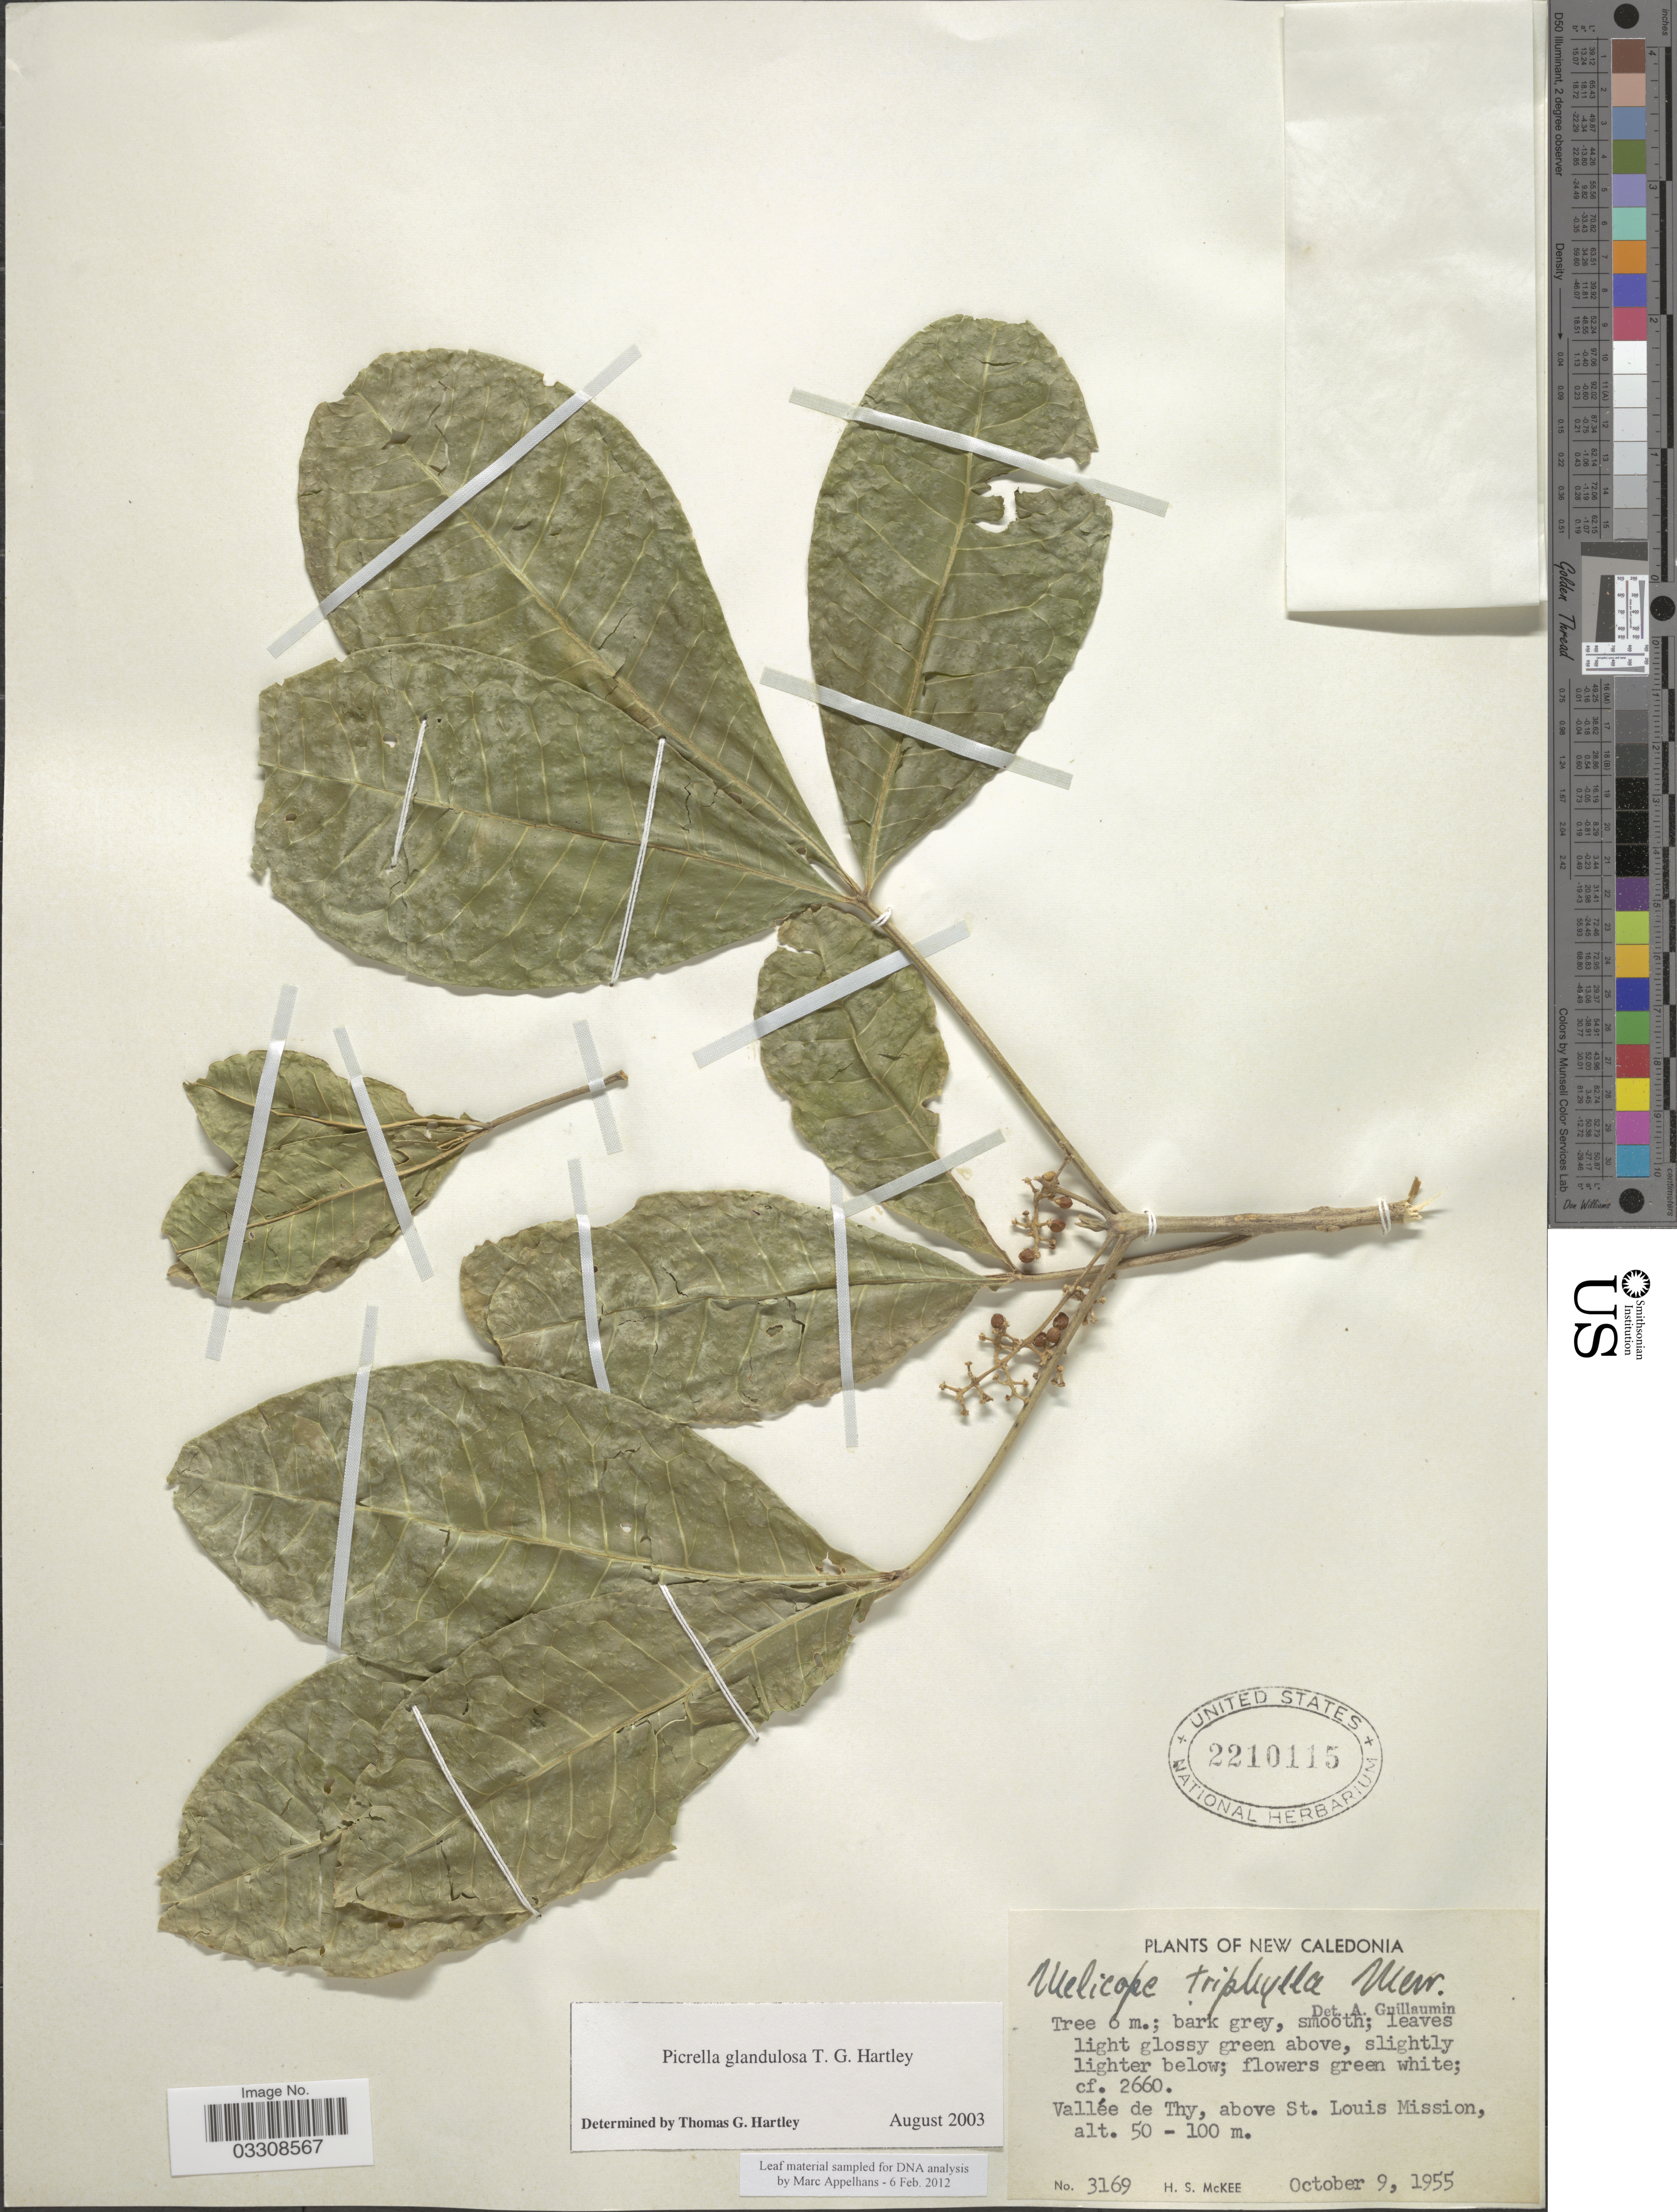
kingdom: Plantae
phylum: Tracheophyta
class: Magnoliopsida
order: Sapindales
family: Rutaceae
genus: Picrella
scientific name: Picrella glandulosa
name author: T.G. Hartley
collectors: H. S. McKee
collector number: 3169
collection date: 1955-10-09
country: New Caledonia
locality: Vallée de Thy, above St. Louis Mission.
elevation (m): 50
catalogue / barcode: US 2210115